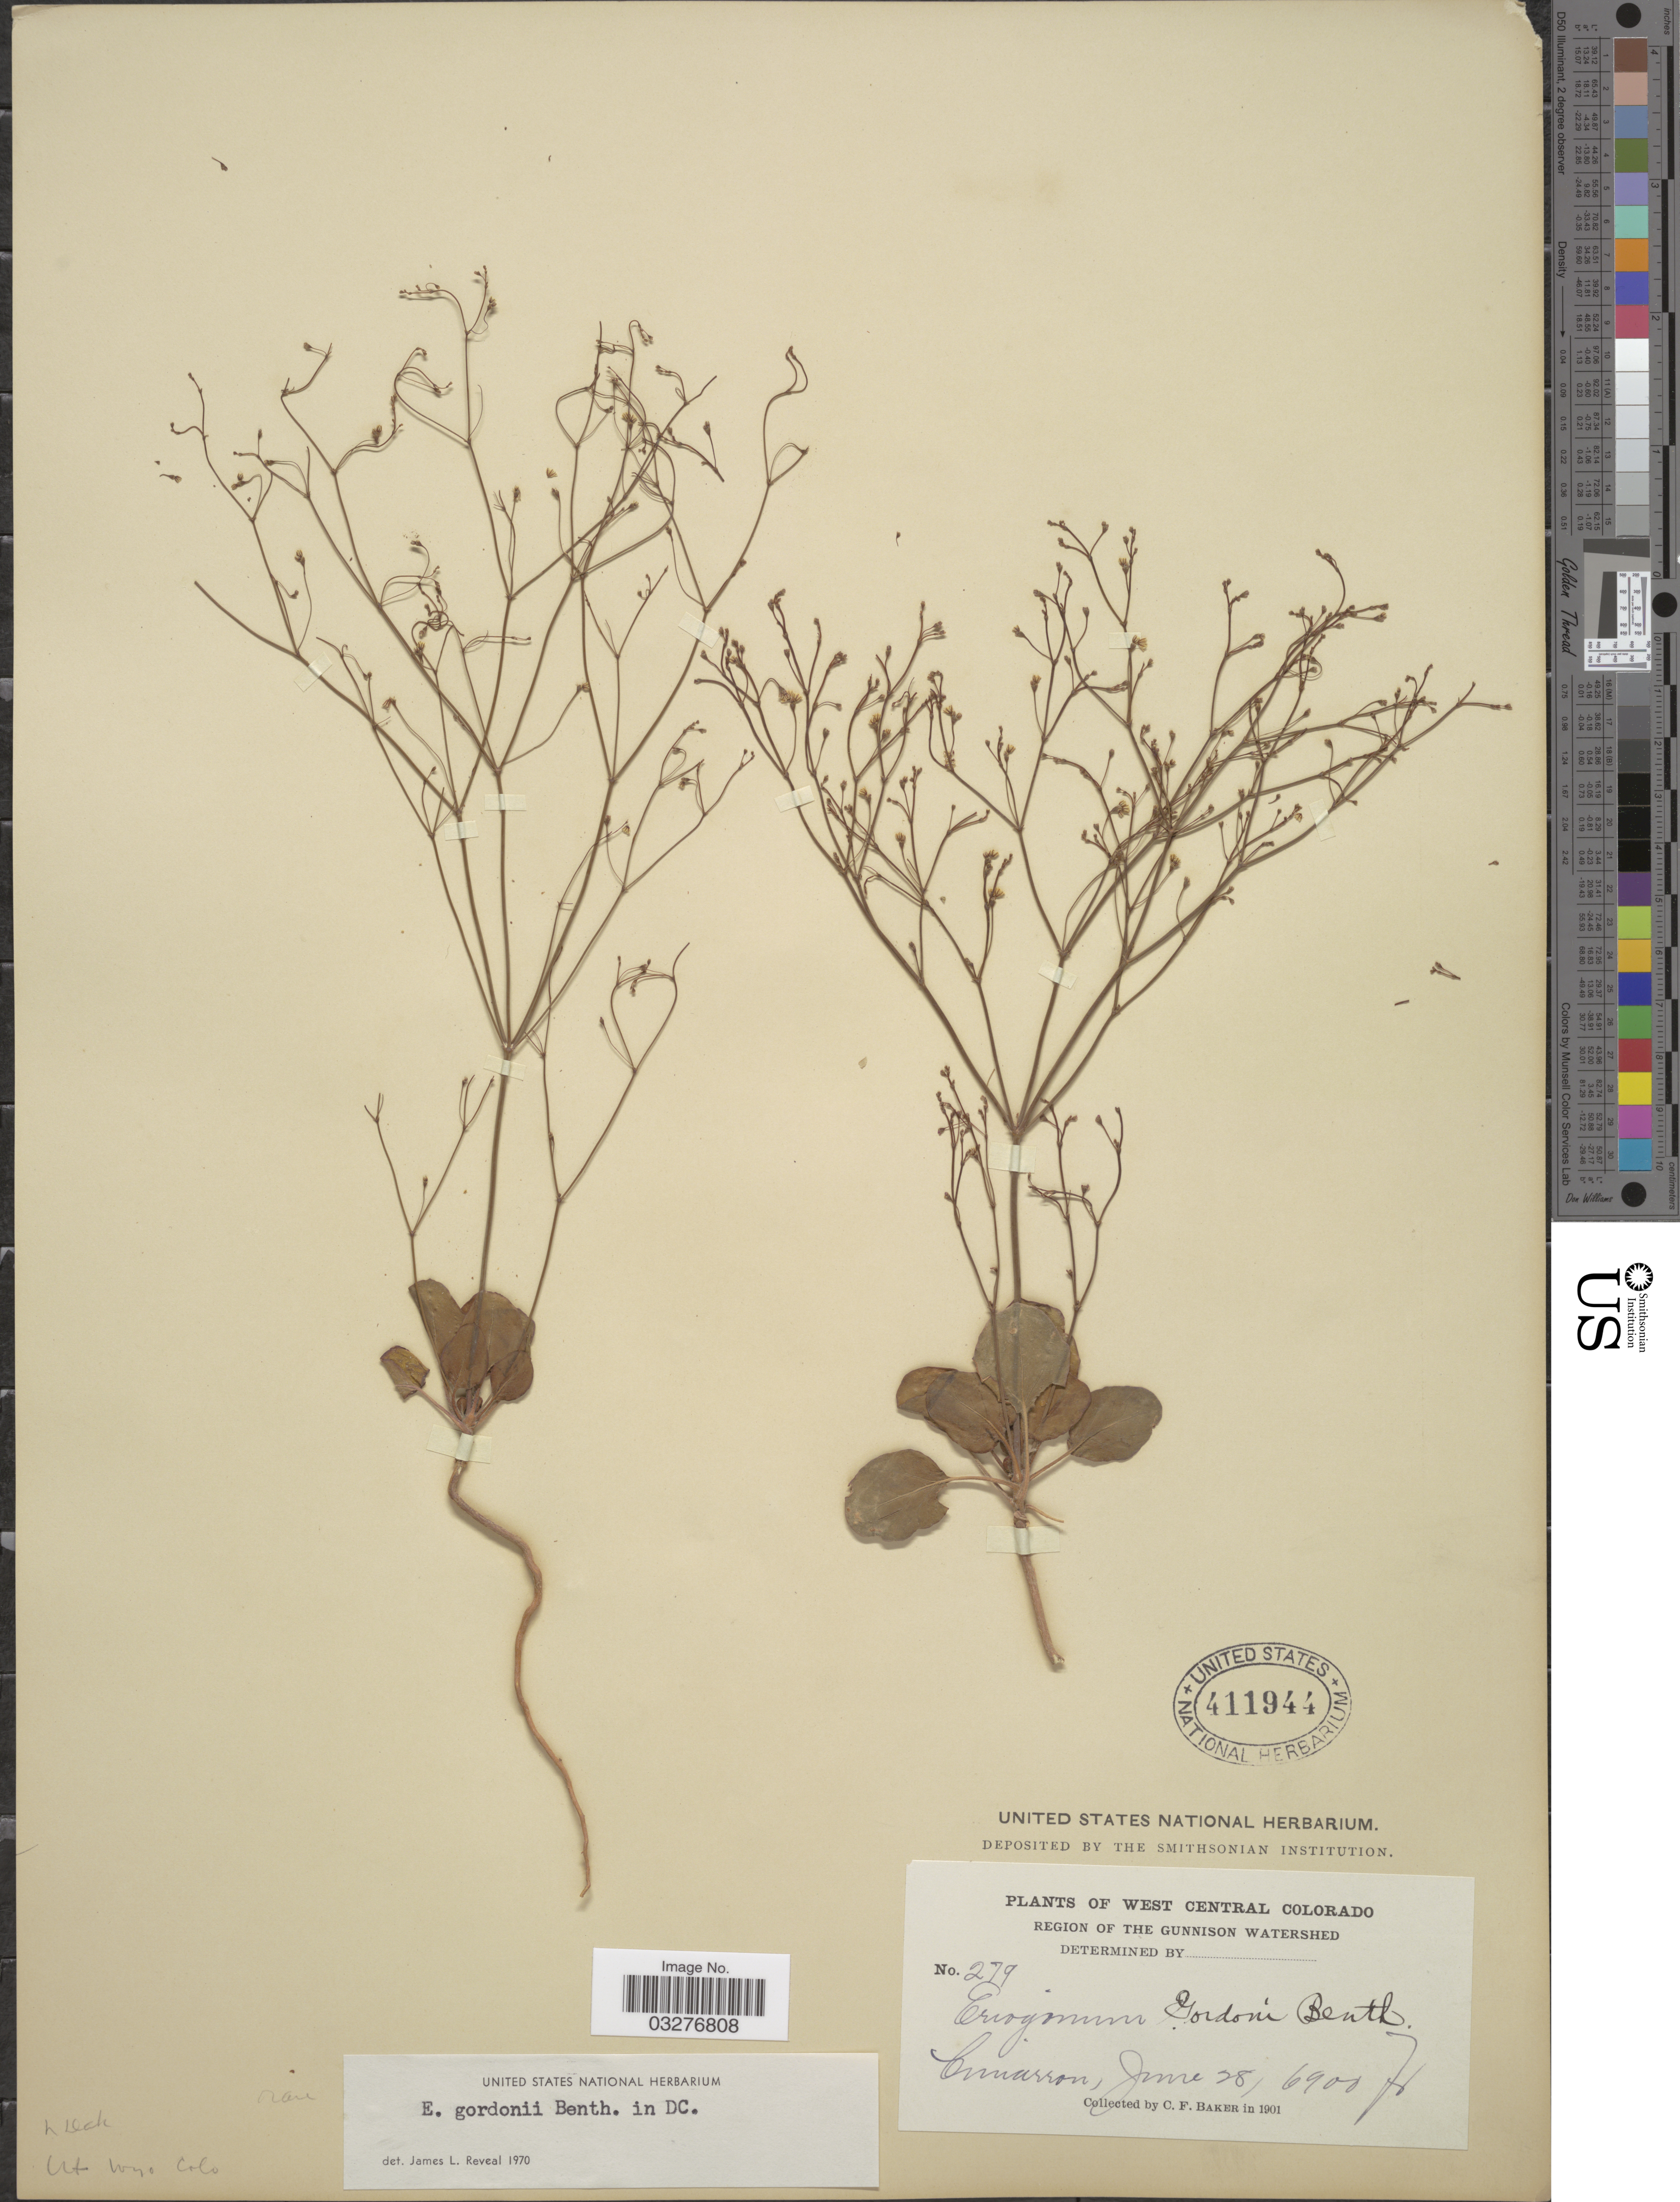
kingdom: Plantae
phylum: Tracheophyta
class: Magnoliopsida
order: Caryophyllales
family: Polygonaceae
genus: Eriogonum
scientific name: Eriogonum gordonii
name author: Benth.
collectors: C. F. Baker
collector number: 279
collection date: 1901-06-28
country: United States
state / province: Colorado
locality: West Central Colorado. Region of the Gunnison Watershed. Cimarron.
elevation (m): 2103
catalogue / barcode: US 411944